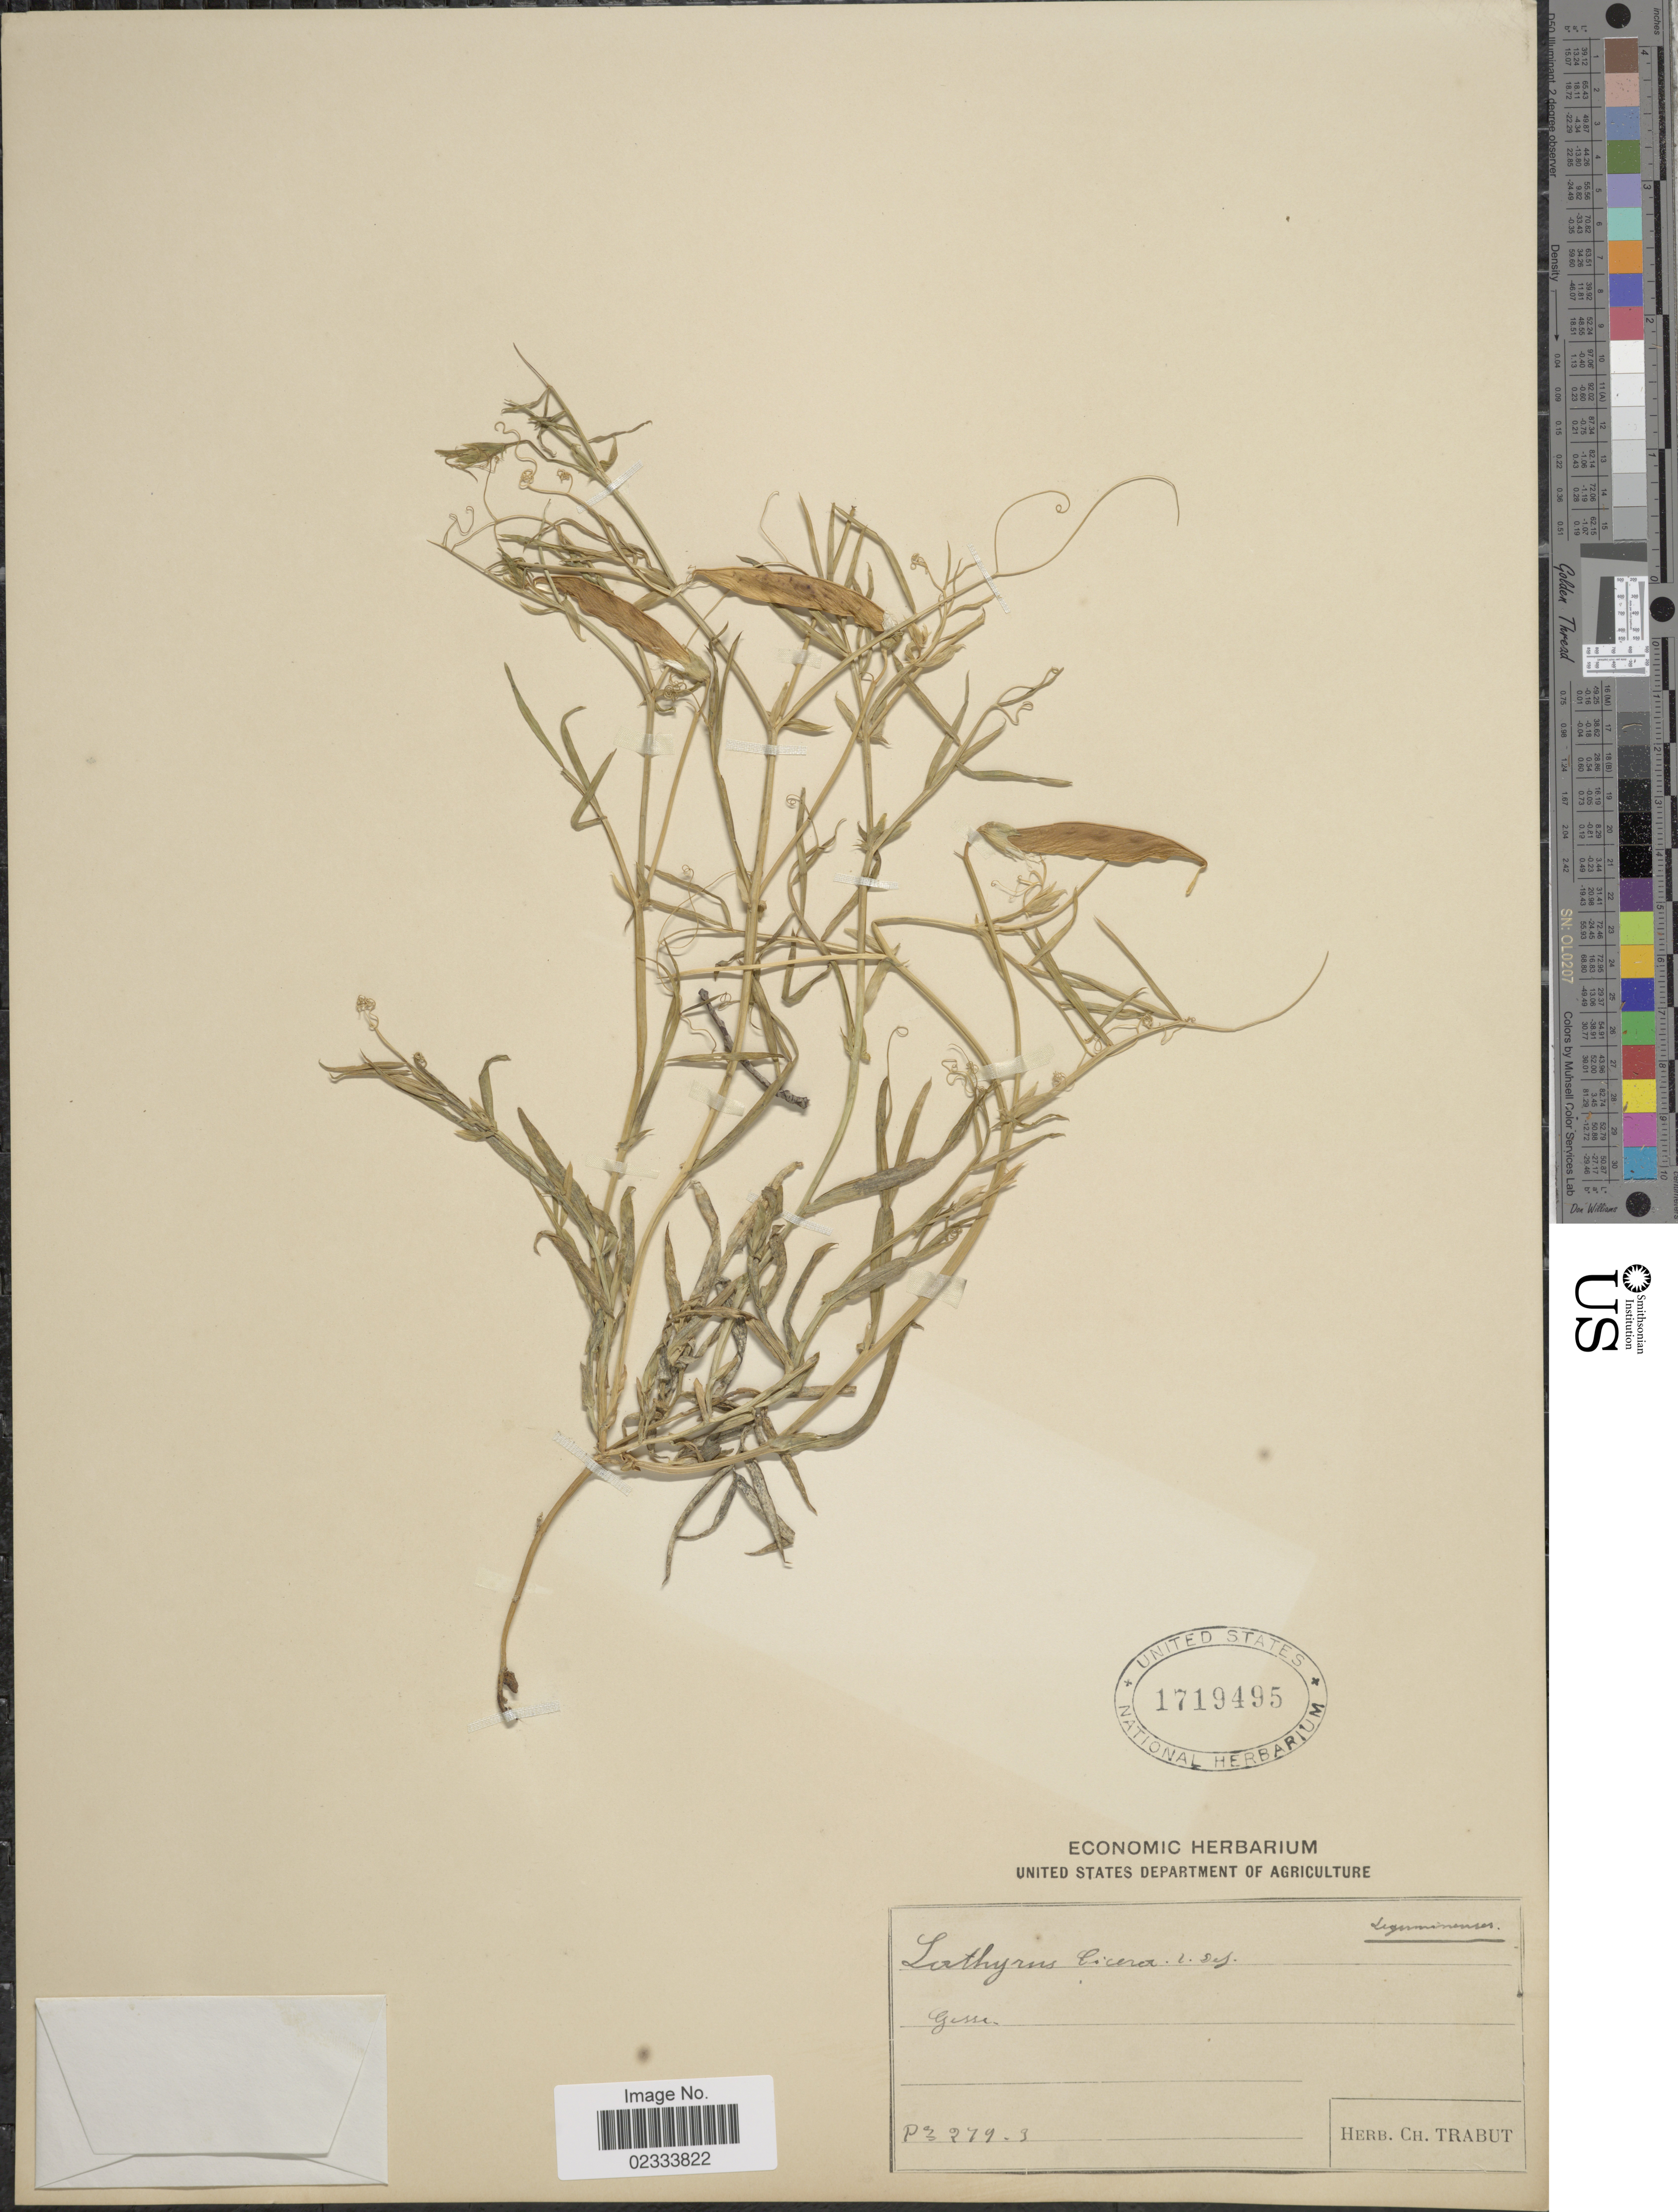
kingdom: Plantae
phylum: Tracheophyta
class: Magnoliopsida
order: Fabales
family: Fabaceae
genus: Lathyrus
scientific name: Lathyrus cicera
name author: L.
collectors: Ex herb. Ch. Trabut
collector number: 279-3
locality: Gessen [unsure placement]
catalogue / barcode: US 1719495